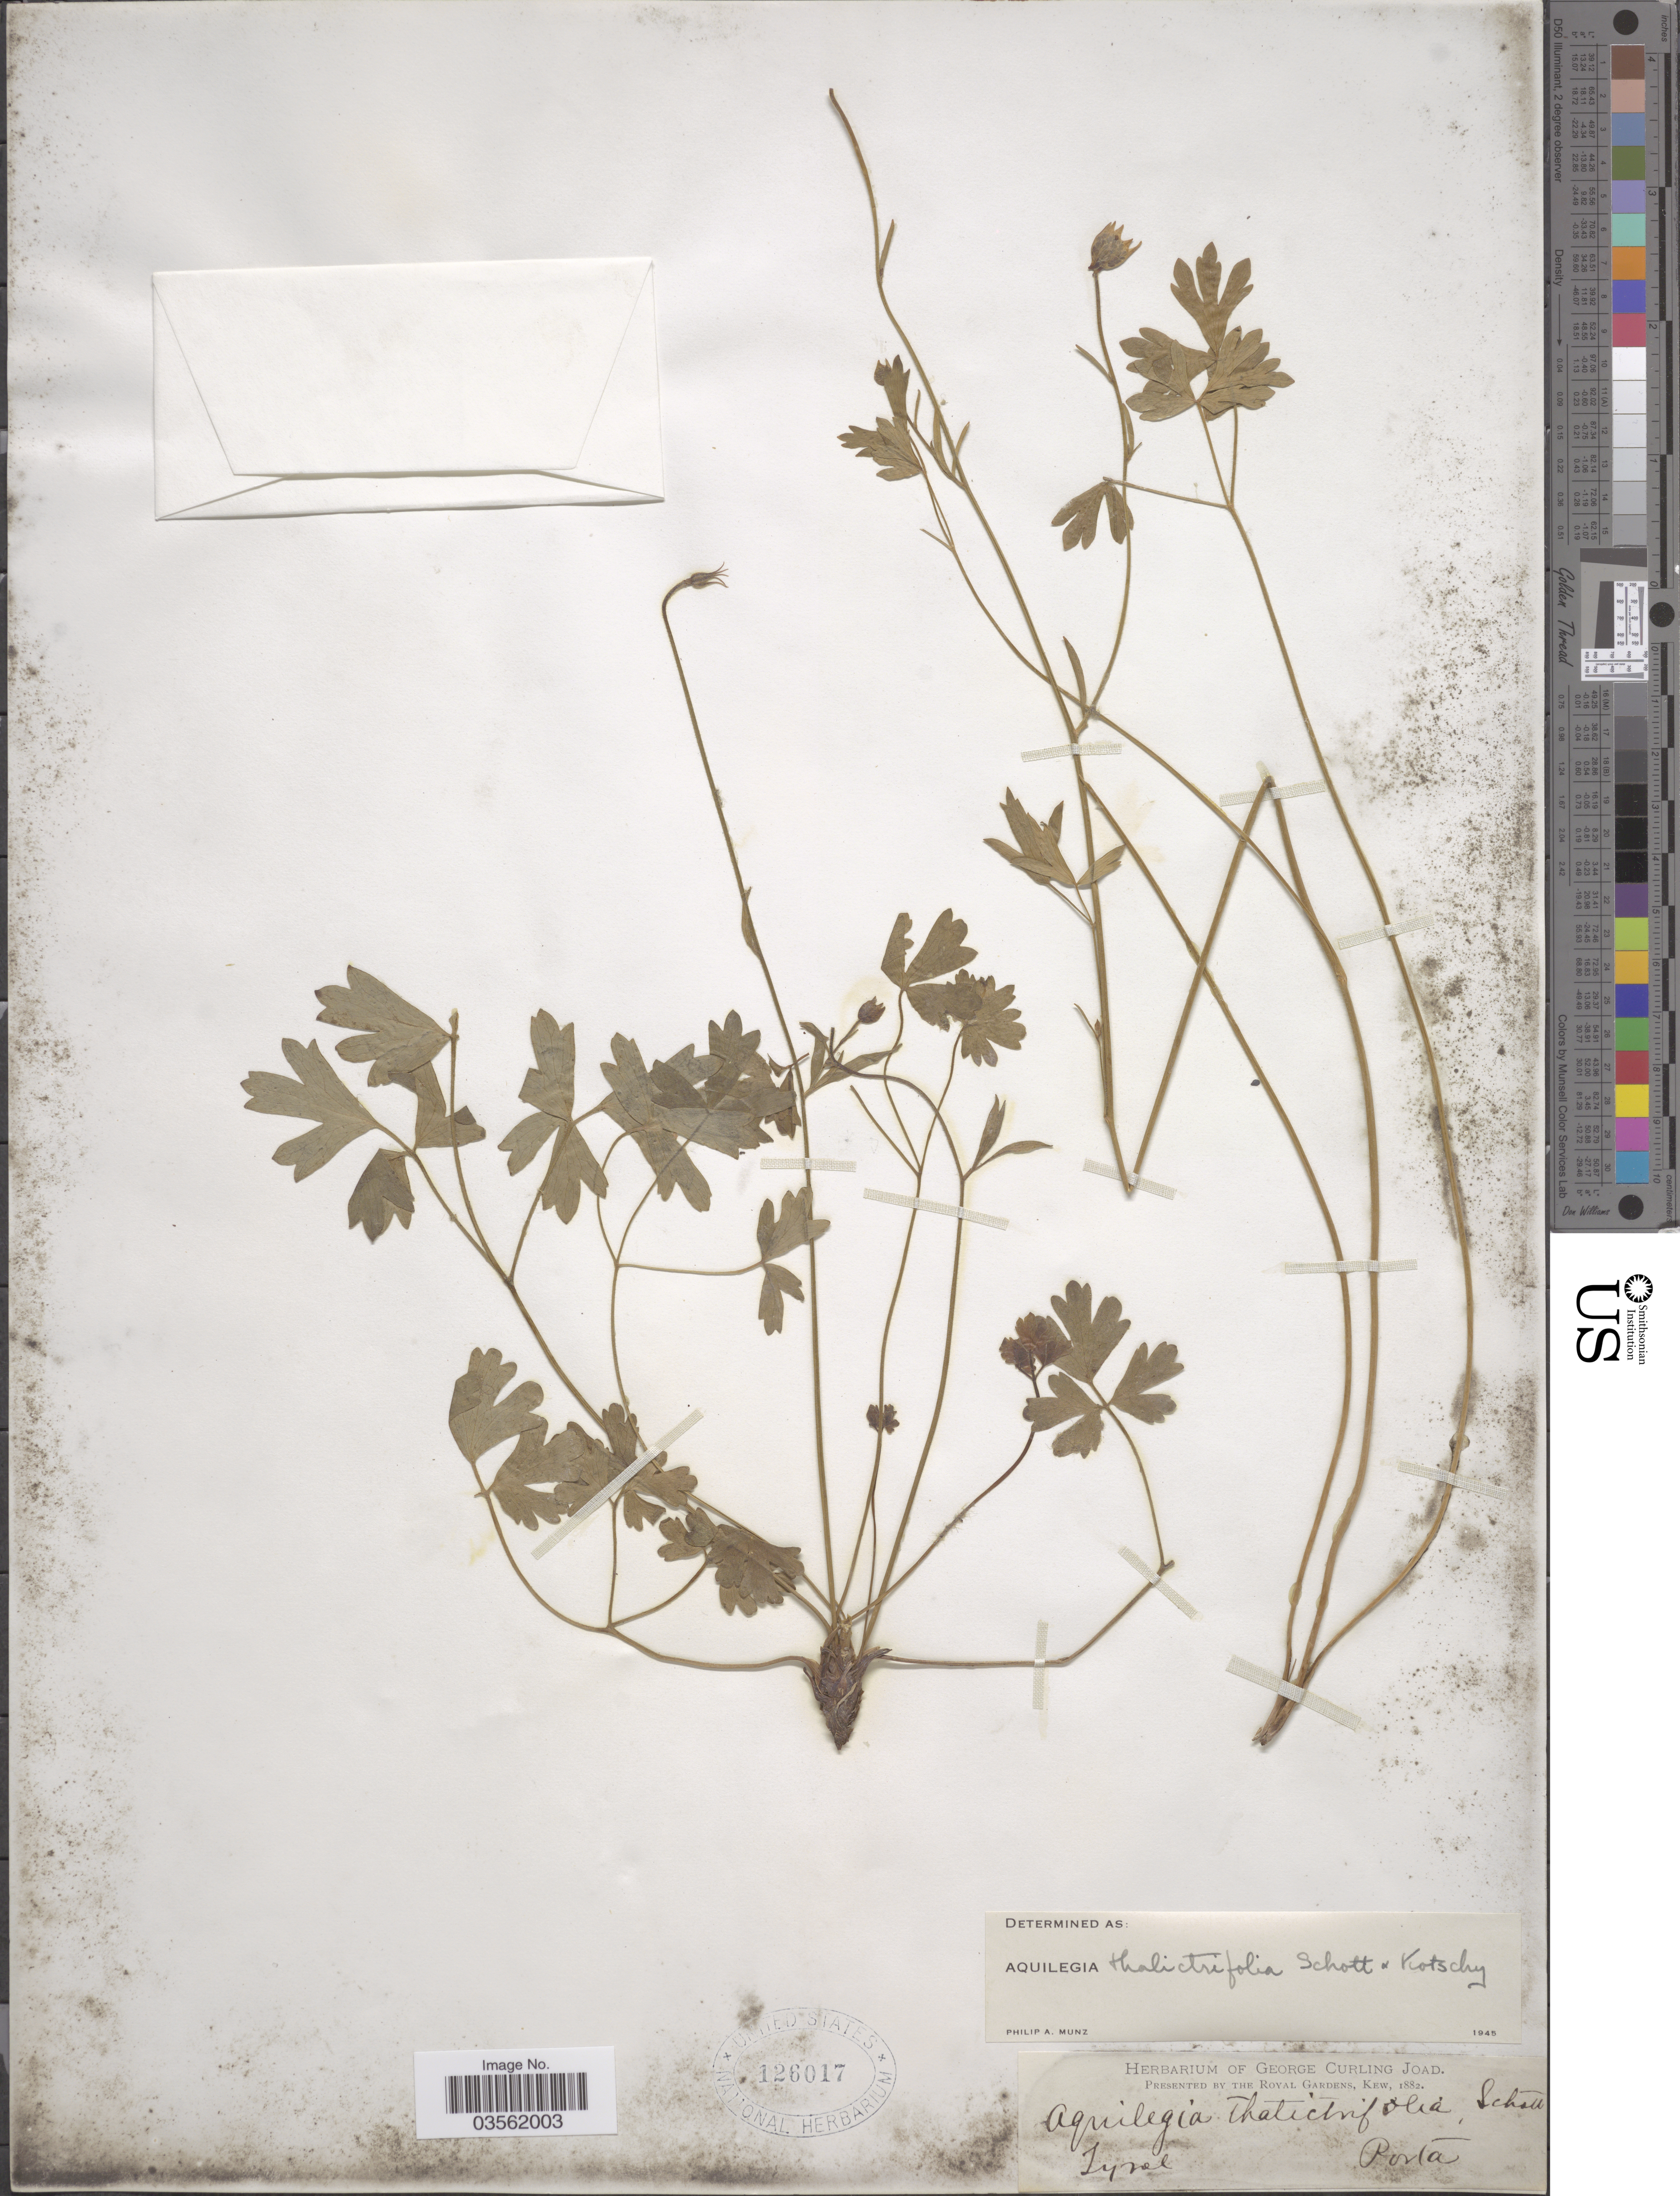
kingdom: Plantae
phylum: Tracheophyta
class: Magnoliopsida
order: Ranunculales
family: Ranunculaceae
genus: Aquilegia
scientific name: Aquilegia thalictrifolia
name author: Schott & Kotschy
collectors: -- Porta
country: Austria / Italy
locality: Tyrol.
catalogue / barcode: US 126017